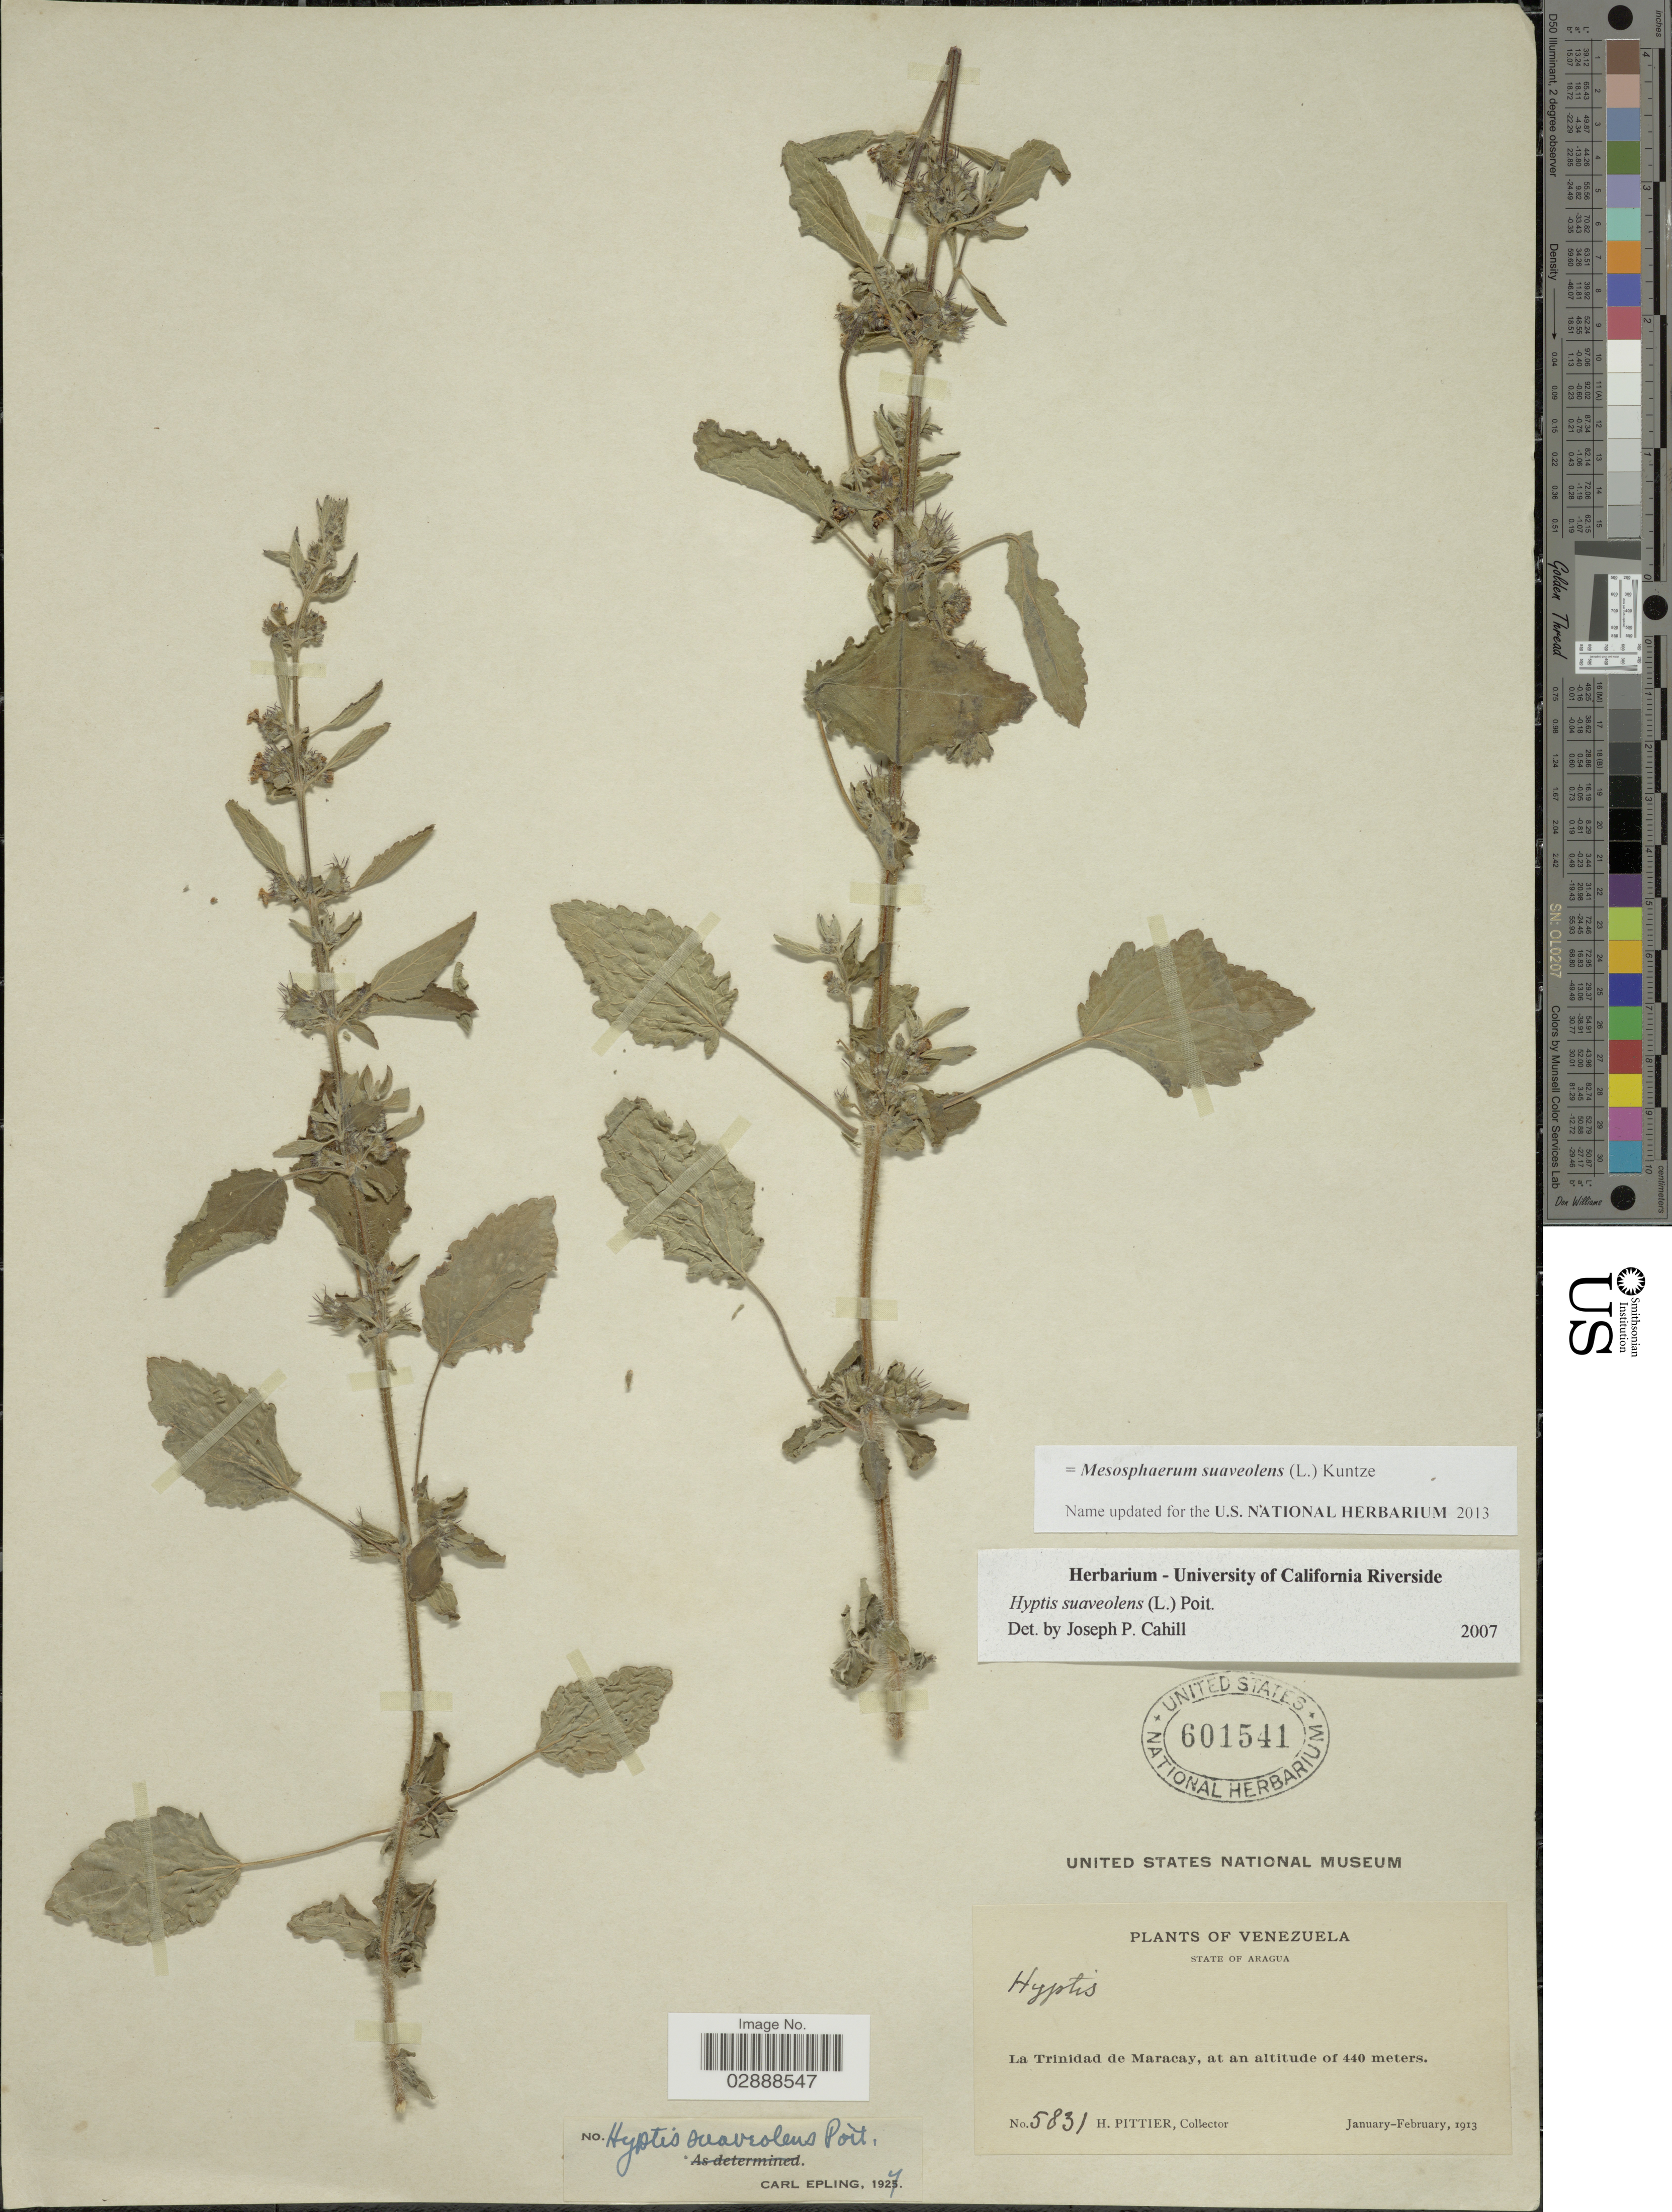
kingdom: Plantae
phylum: Tracheophyta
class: Magnoliopsida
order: Lamiales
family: Lamiaceae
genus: Mesosphaerum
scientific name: Mesosphaerum suaveolens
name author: (L.) Kuntze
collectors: H. F. Pittier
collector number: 5831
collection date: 1913-01/1913-02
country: Venezuela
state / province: Aragua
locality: La Trinidad de Maracay.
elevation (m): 440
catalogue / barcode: US 601541